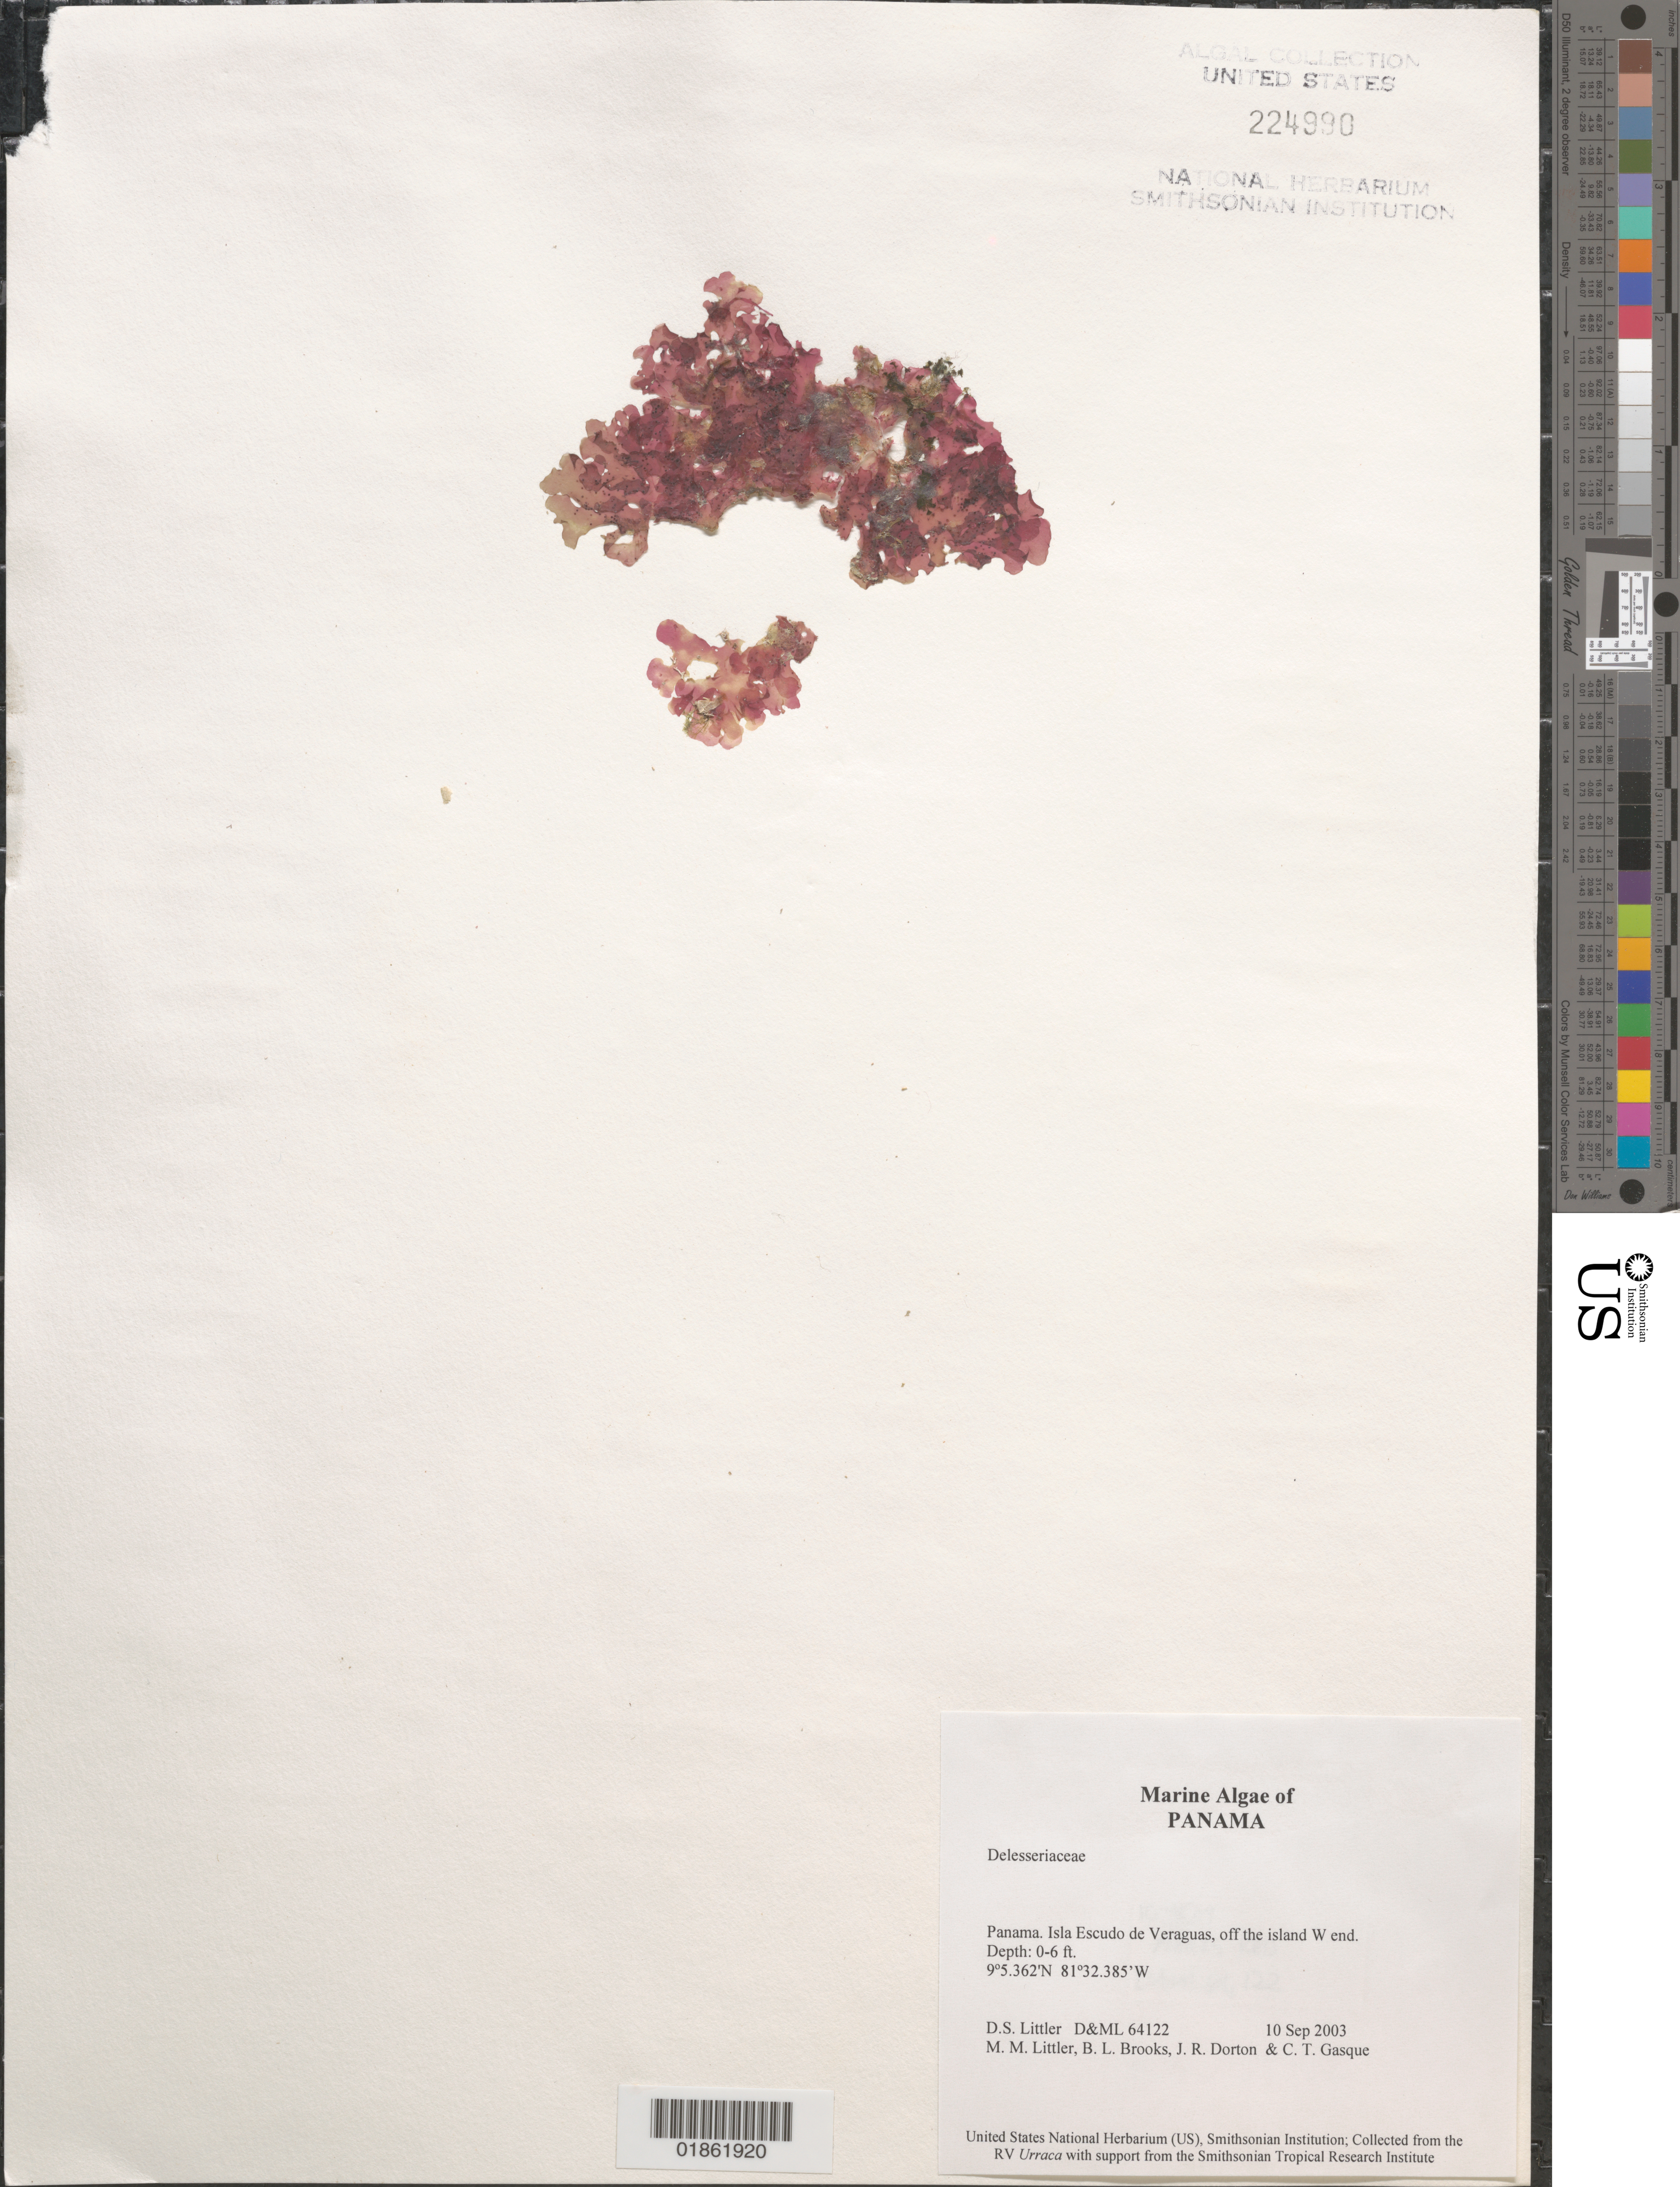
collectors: M. M. Littler, D. S. Littler & B. Brooks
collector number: D&ML 64122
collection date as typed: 10 Sep 2003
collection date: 2003-09-10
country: Panama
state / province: Bocas del Toro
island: Escudo de Veraguas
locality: Islands off west end of Escudo de Veraguas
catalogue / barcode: US 224990